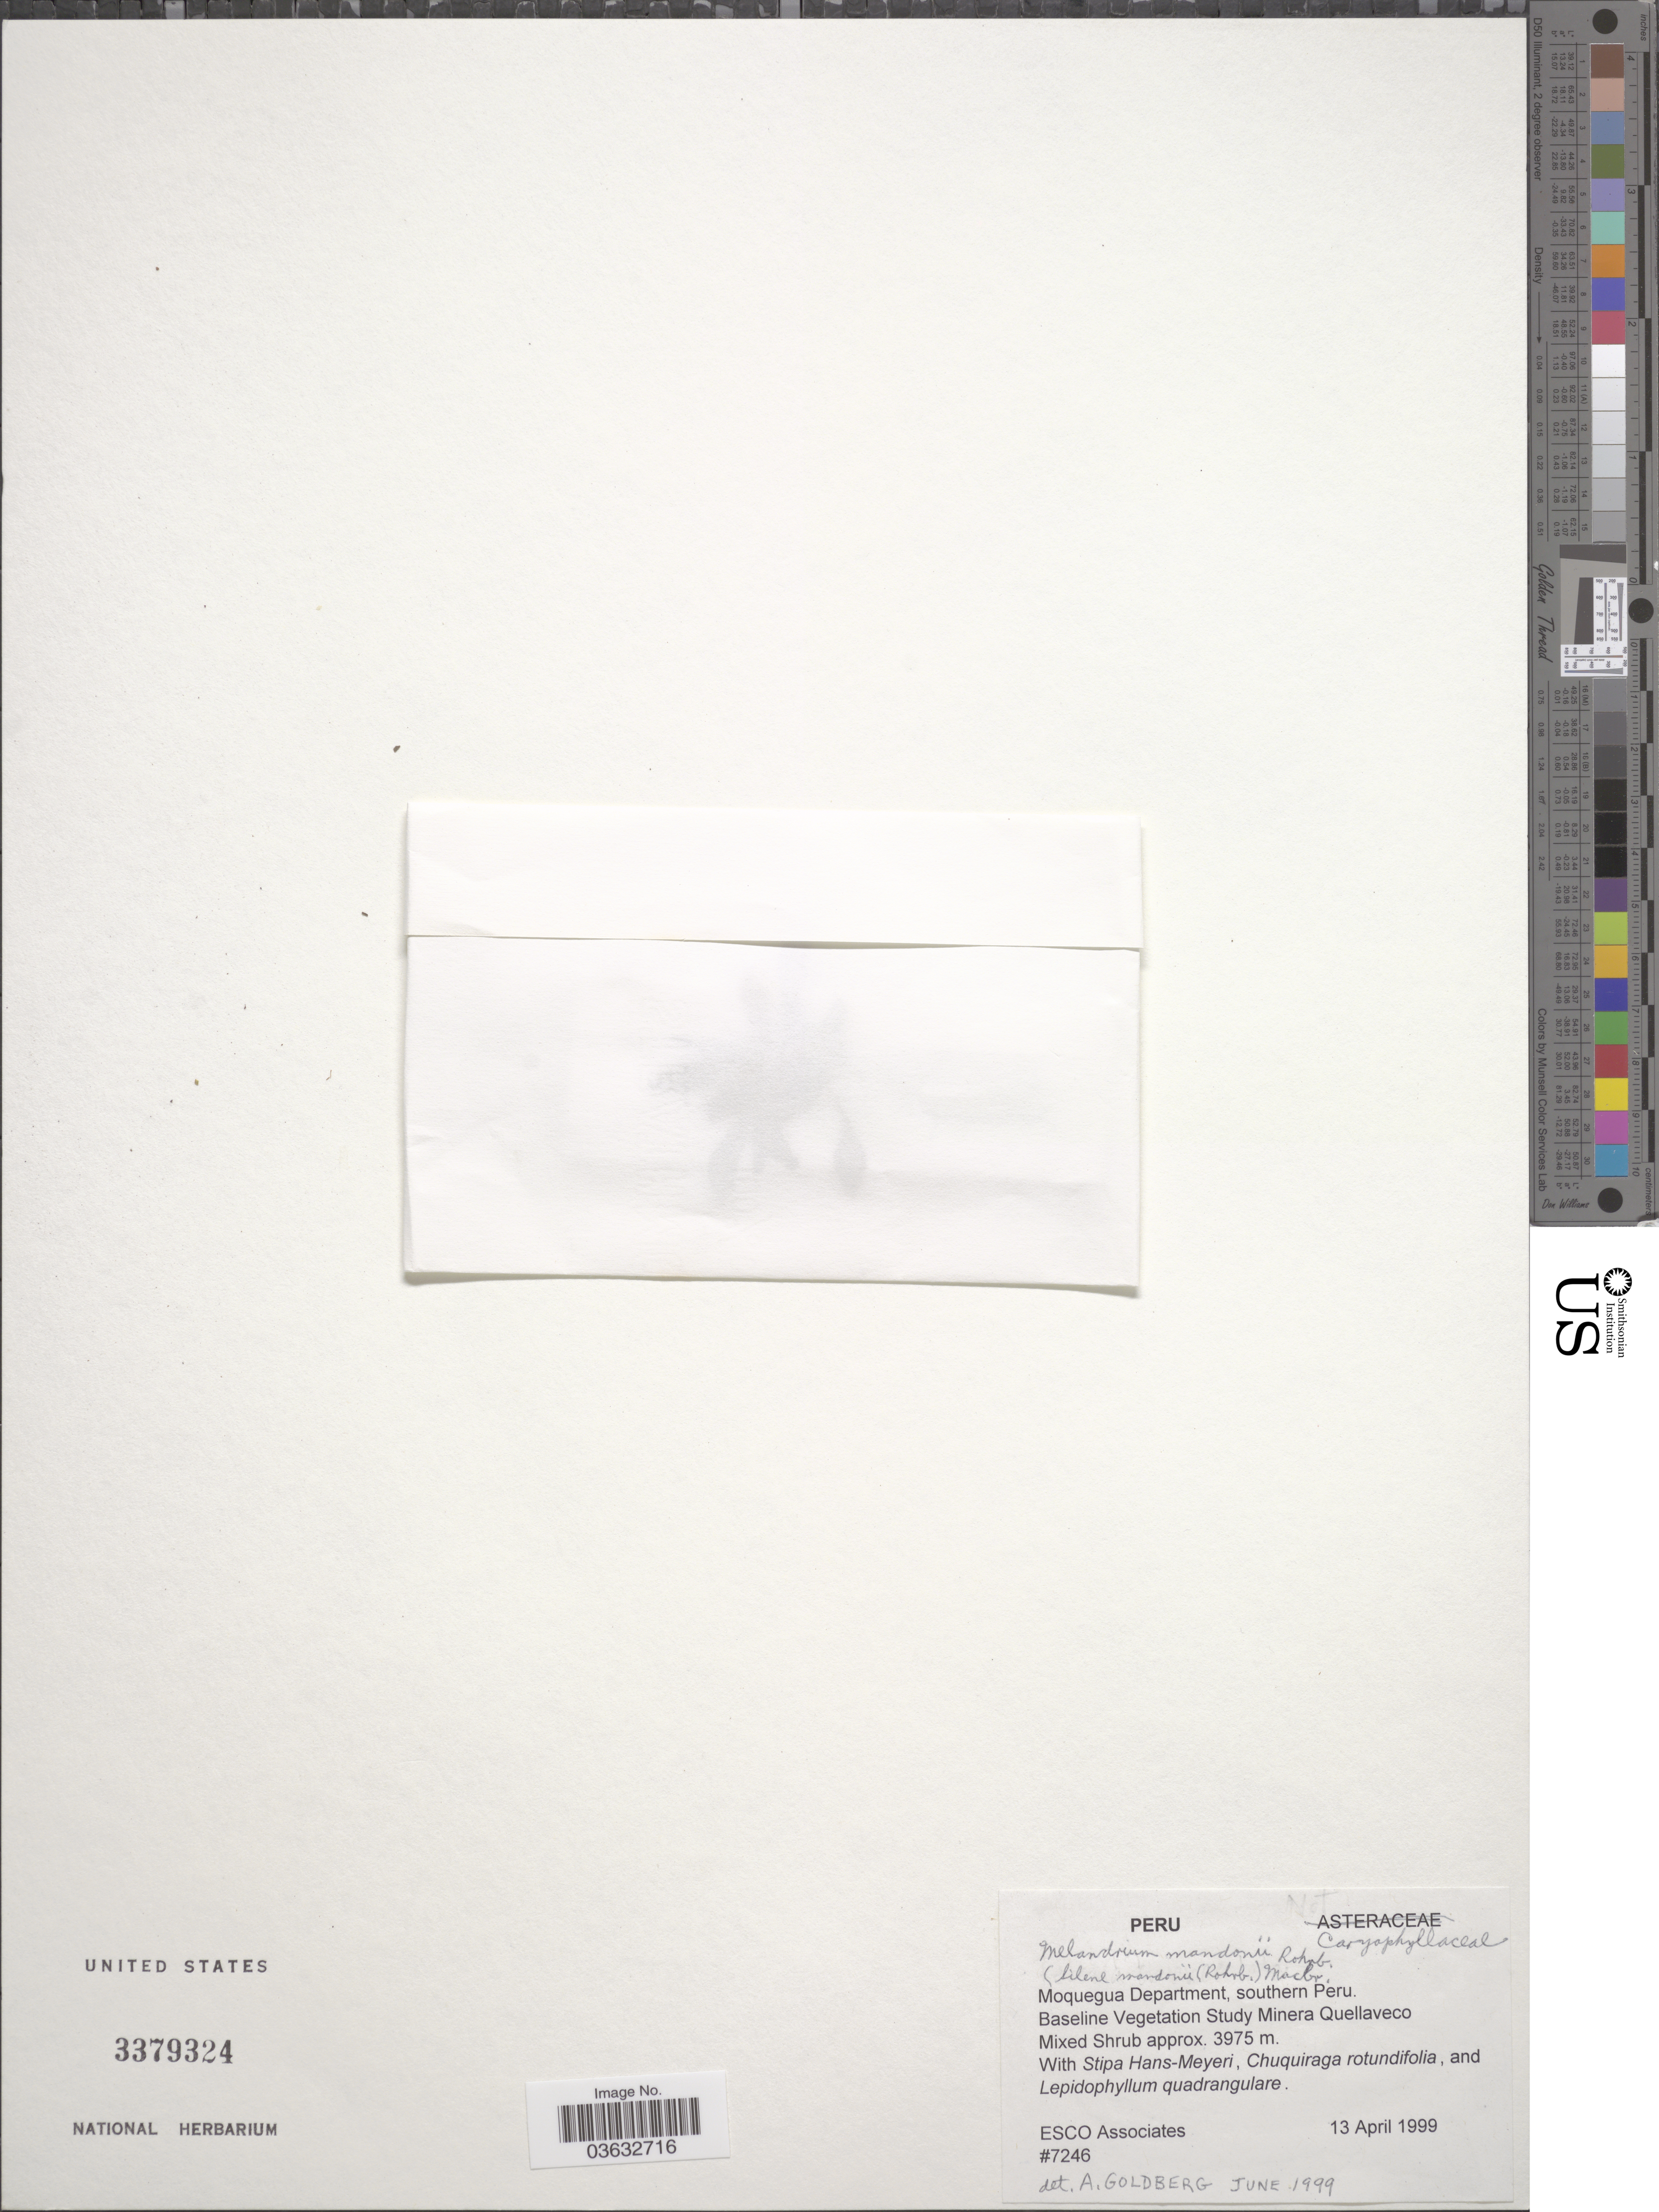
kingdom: Plantae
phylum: Tracheophyta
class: Magnoliopsida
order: Caryophyllales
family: Caryophyllaceae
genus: Silene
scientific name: Silene mandonii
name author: (Rohrb.) Bocquet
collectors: ESCO Associates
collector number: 7246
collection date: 1999-04-13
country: Peru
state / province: Moquegua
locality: Moquegua Department, southern Peru. Baseline Vegetation Study Minera.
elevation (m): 3975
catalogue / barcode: US 3379324